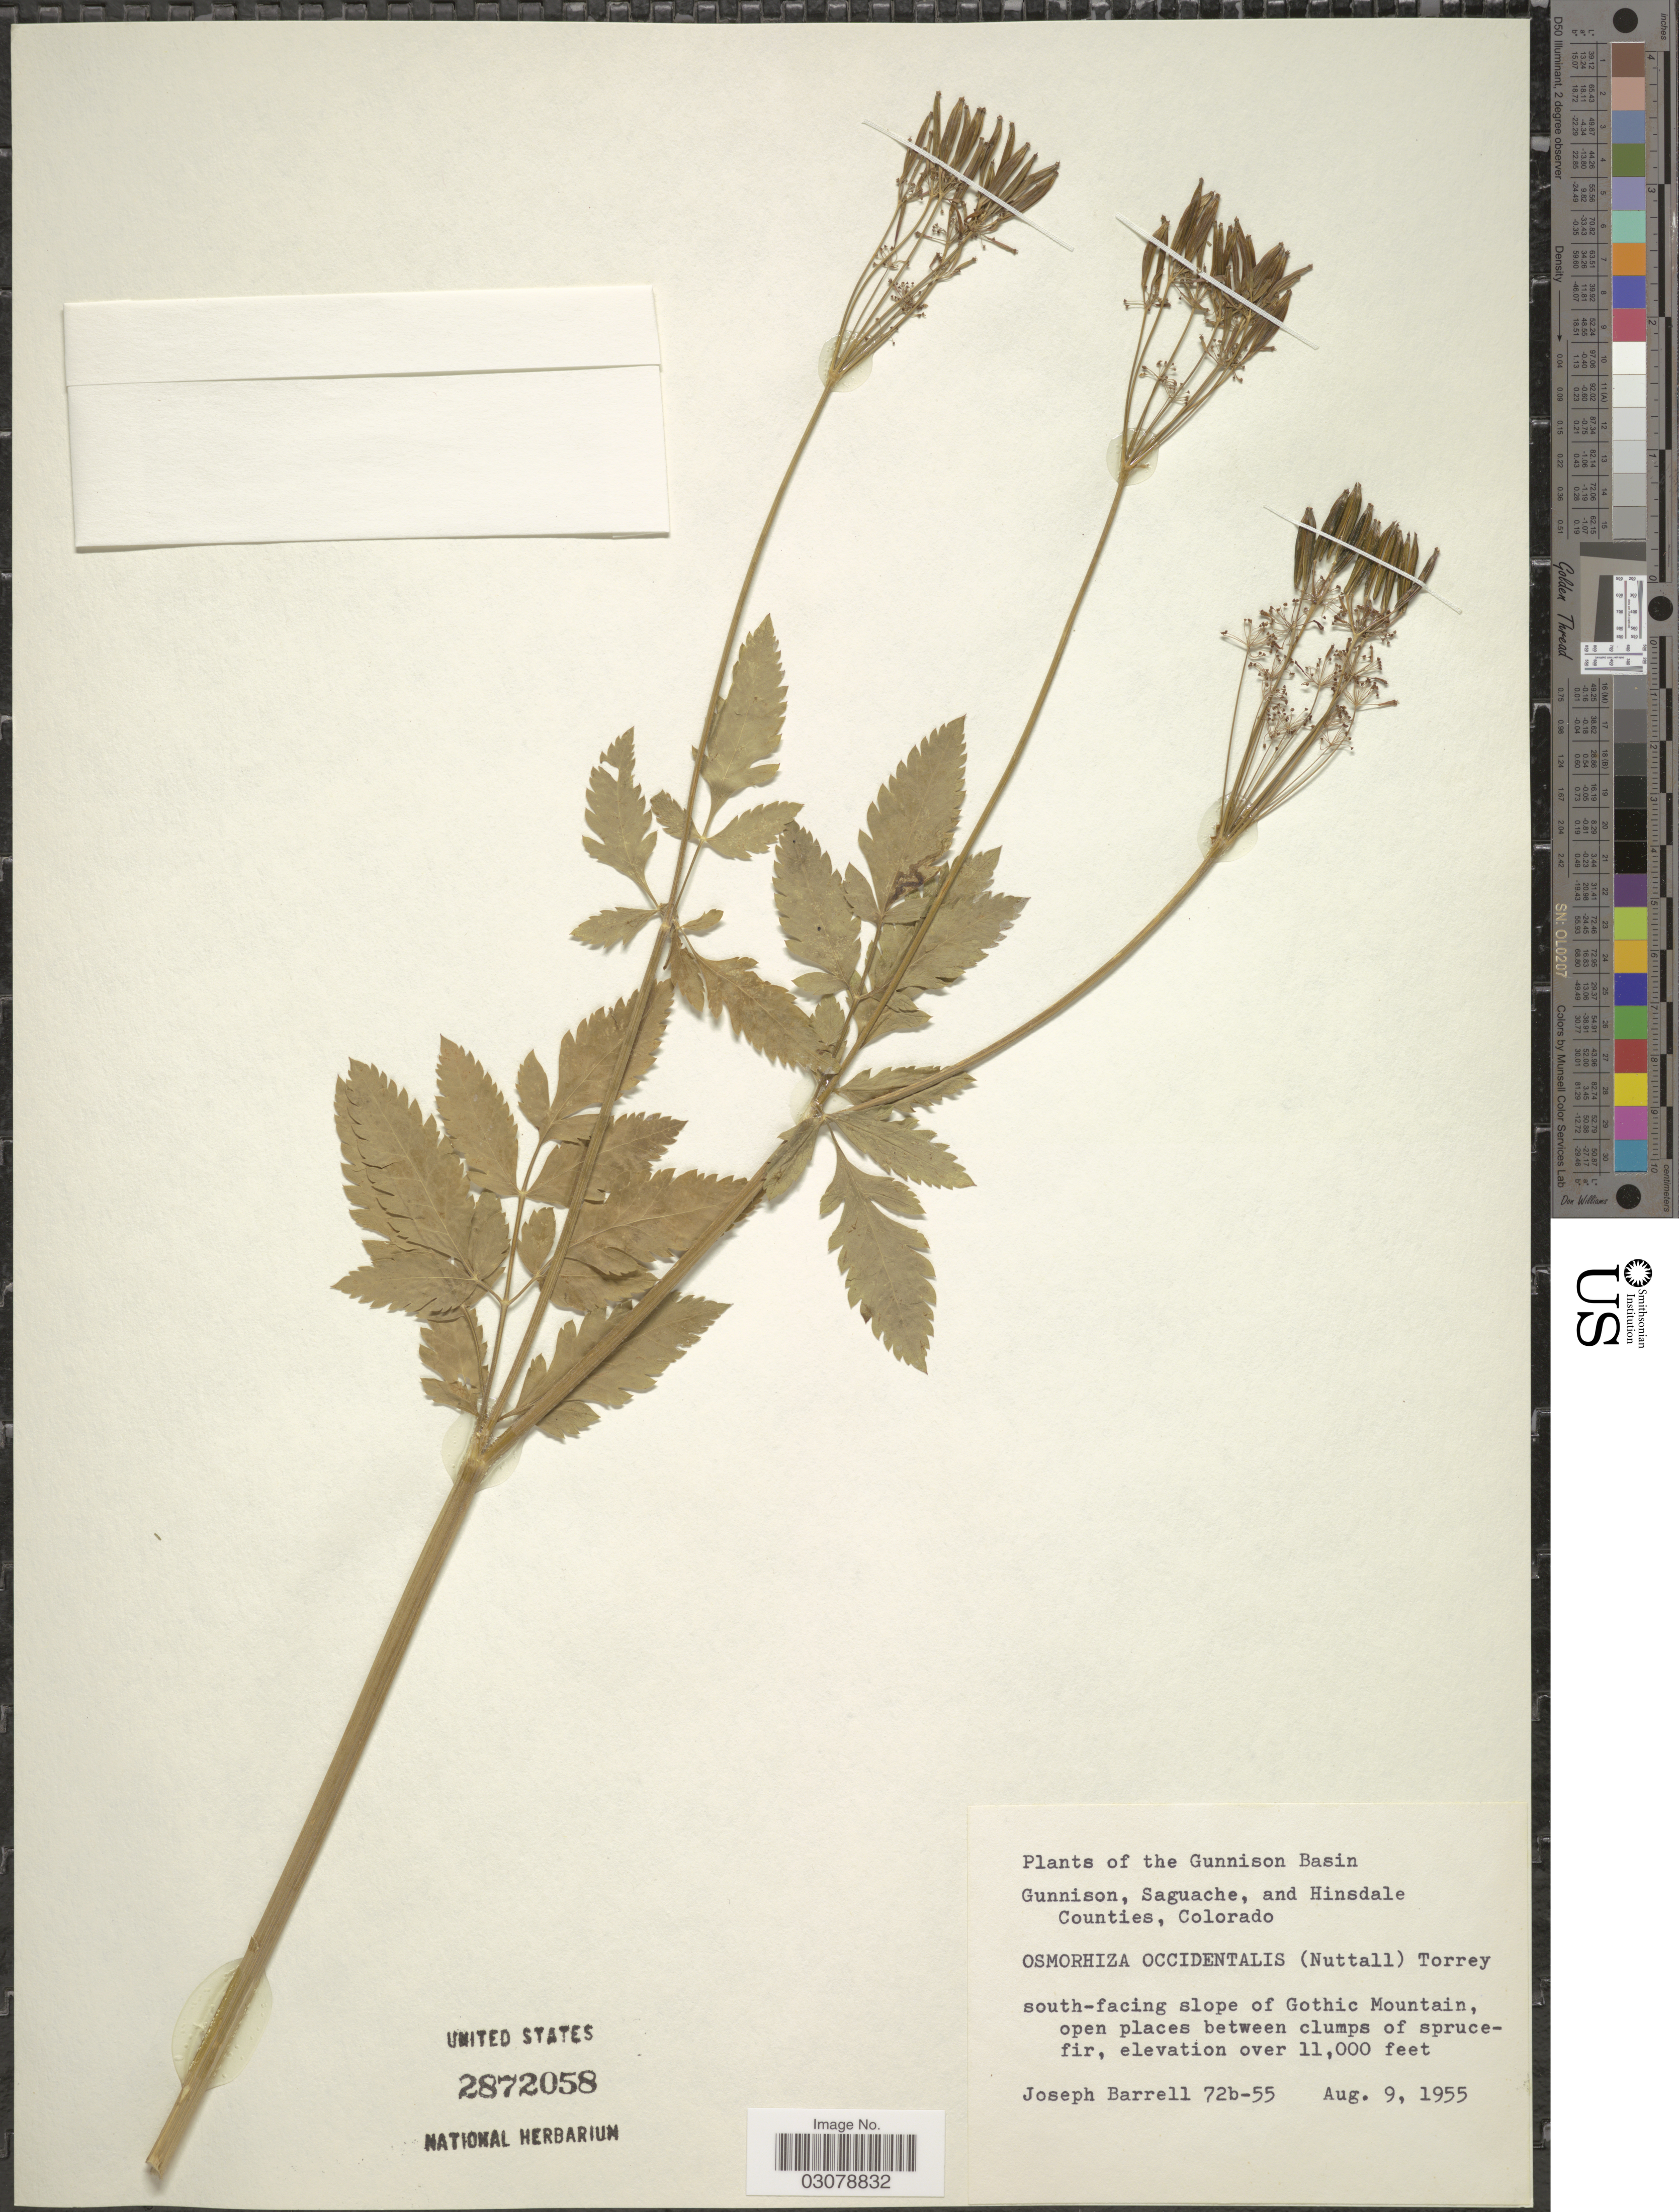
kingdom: Plantae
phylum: Tracheophyta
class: Magnoliopsida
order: Apiales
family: Apiaceae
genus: Osmorhiza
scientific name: Osmorhiza occidentalis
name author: (Nutt.) Torr.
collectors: J. Barrell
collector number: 72b-55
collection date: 1955-08-09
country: United States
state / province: Colorado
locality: The Gunnison Basin, Gunnison, Saguache, and Hinsdale Counties, Colorado, south-facing slope of Gothic Mountain, open places between clumps of sprucefir.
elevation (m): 3353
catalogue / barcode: US 2872058